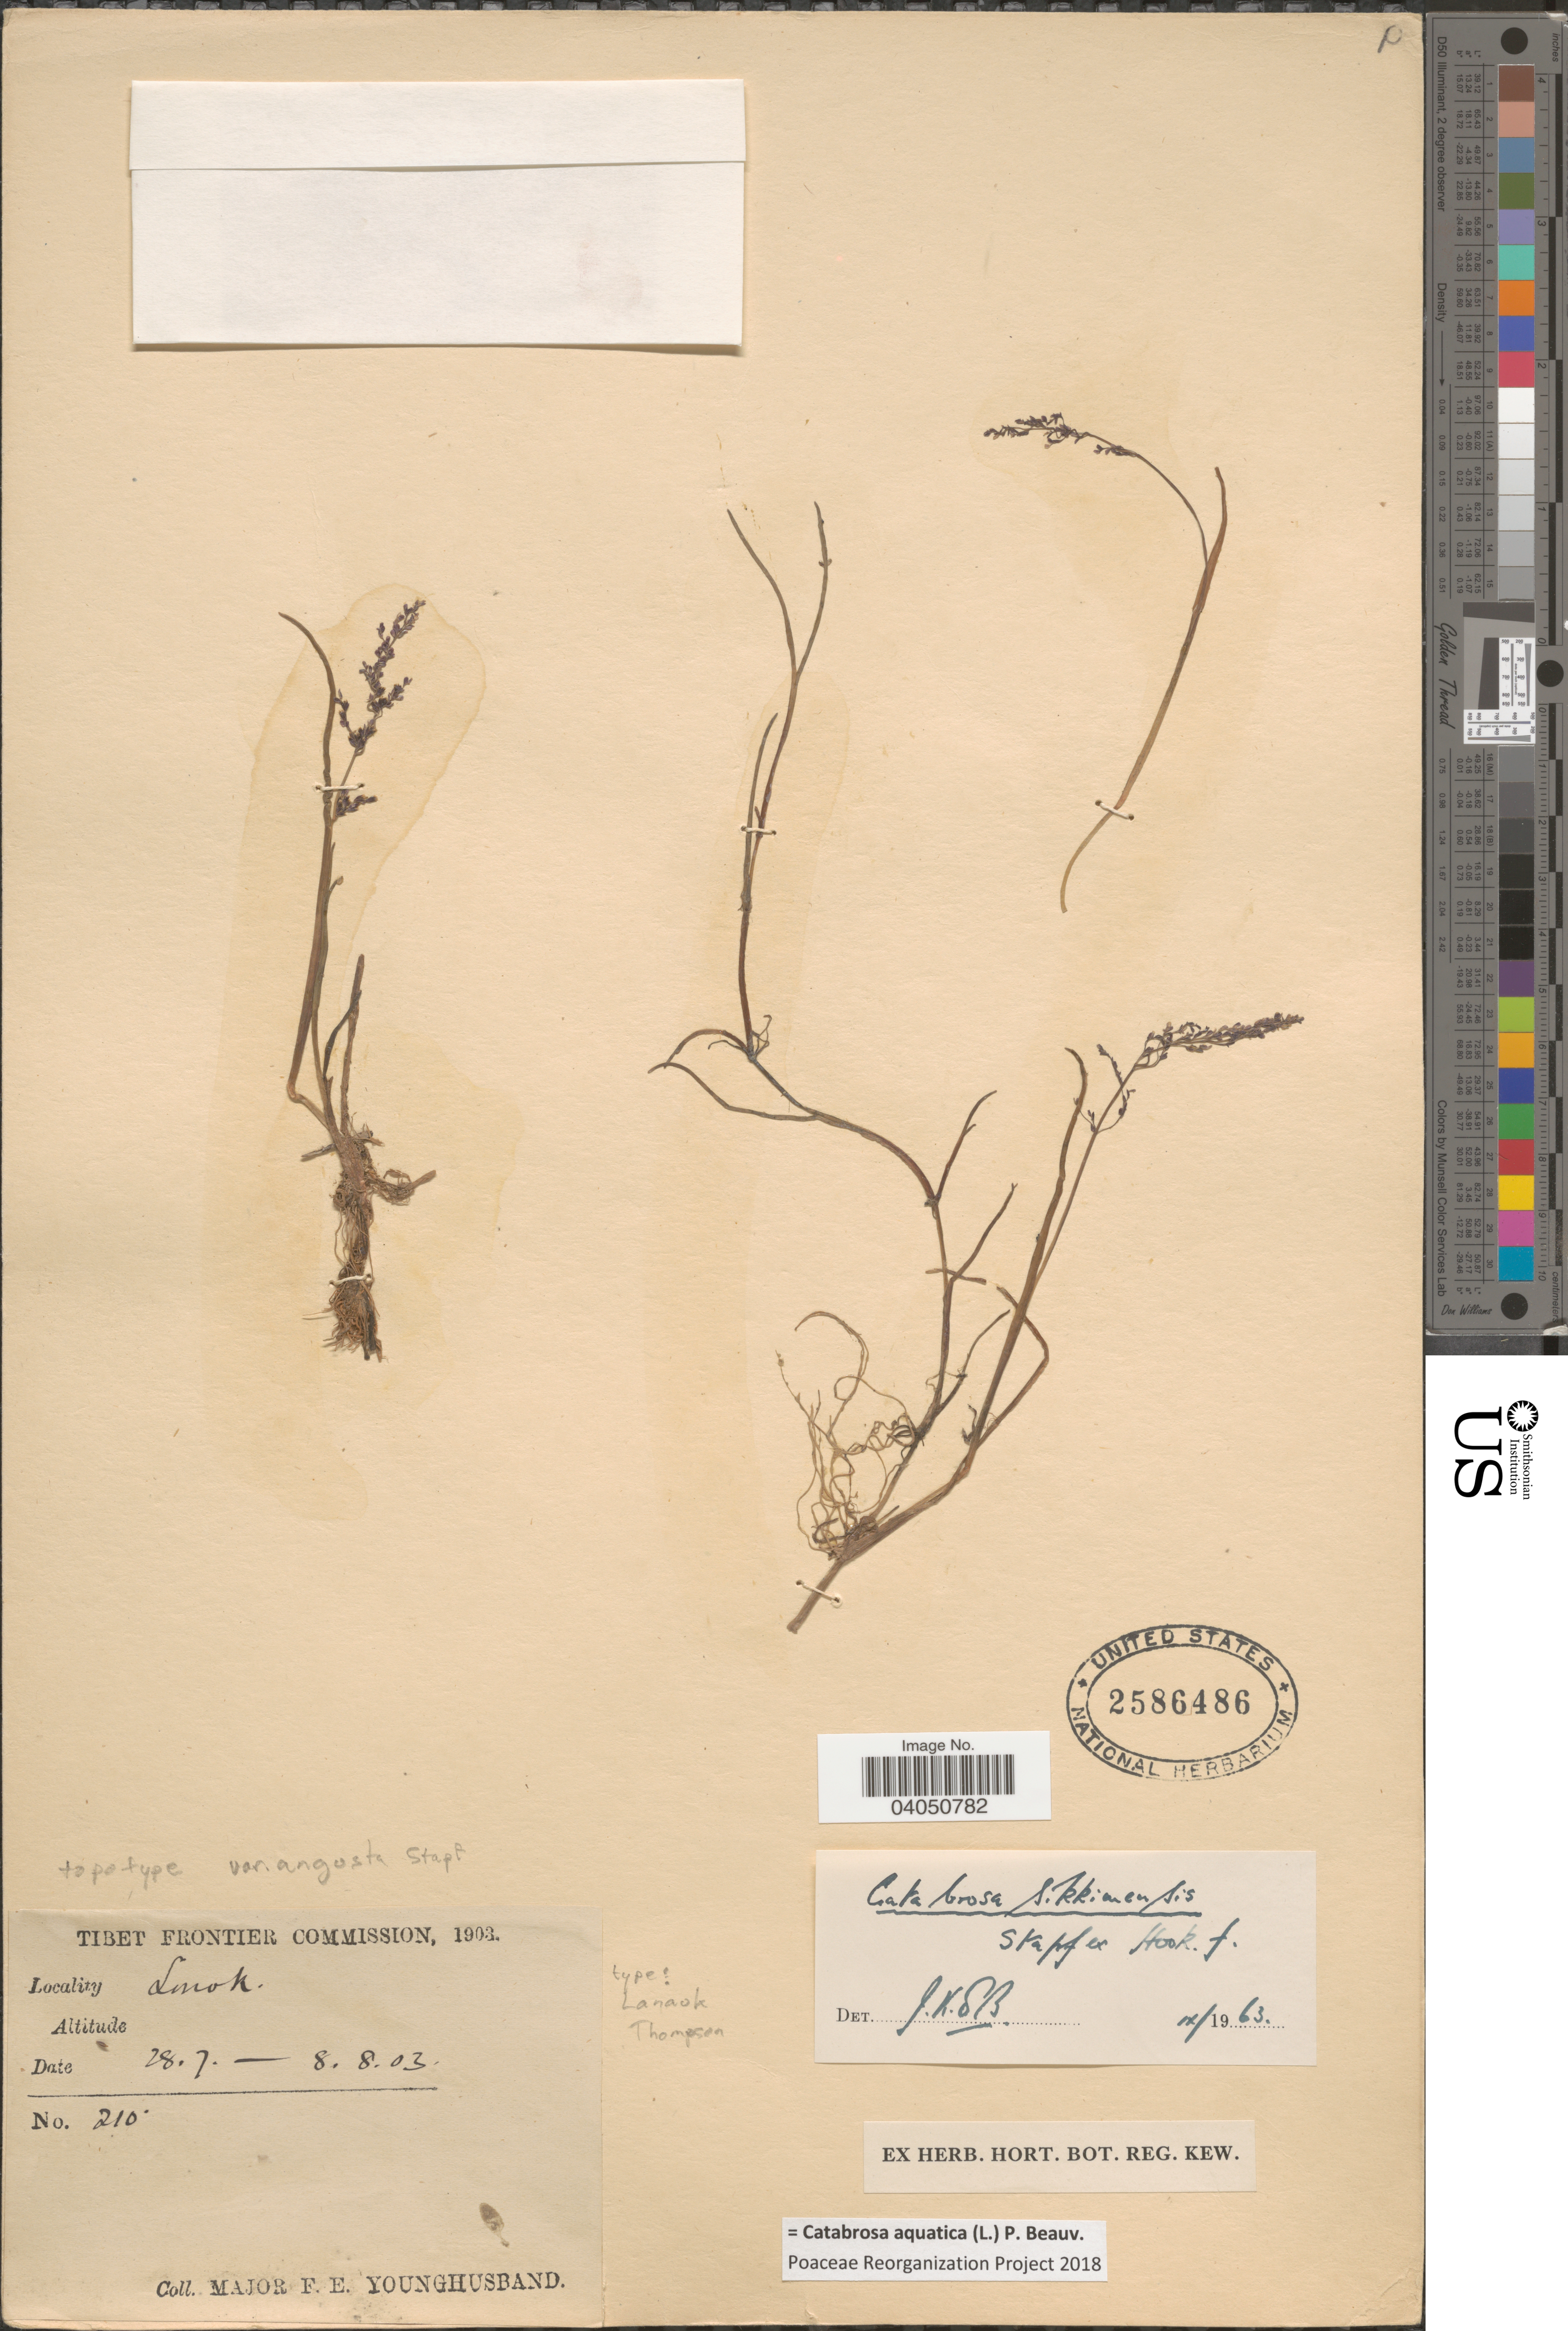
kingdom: Plantae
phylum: Tracheophyta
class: Liliopsida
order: Poales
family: Poaceae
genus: Catabrosa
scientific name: Catabrosa aquatica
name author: (L.) P. Beauv.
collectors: F. Younghusband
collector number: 210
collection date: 1903-07-28/1903-08-08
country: China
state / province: Xizang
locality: Lonok. [interpreted]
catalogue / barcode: US 2586486